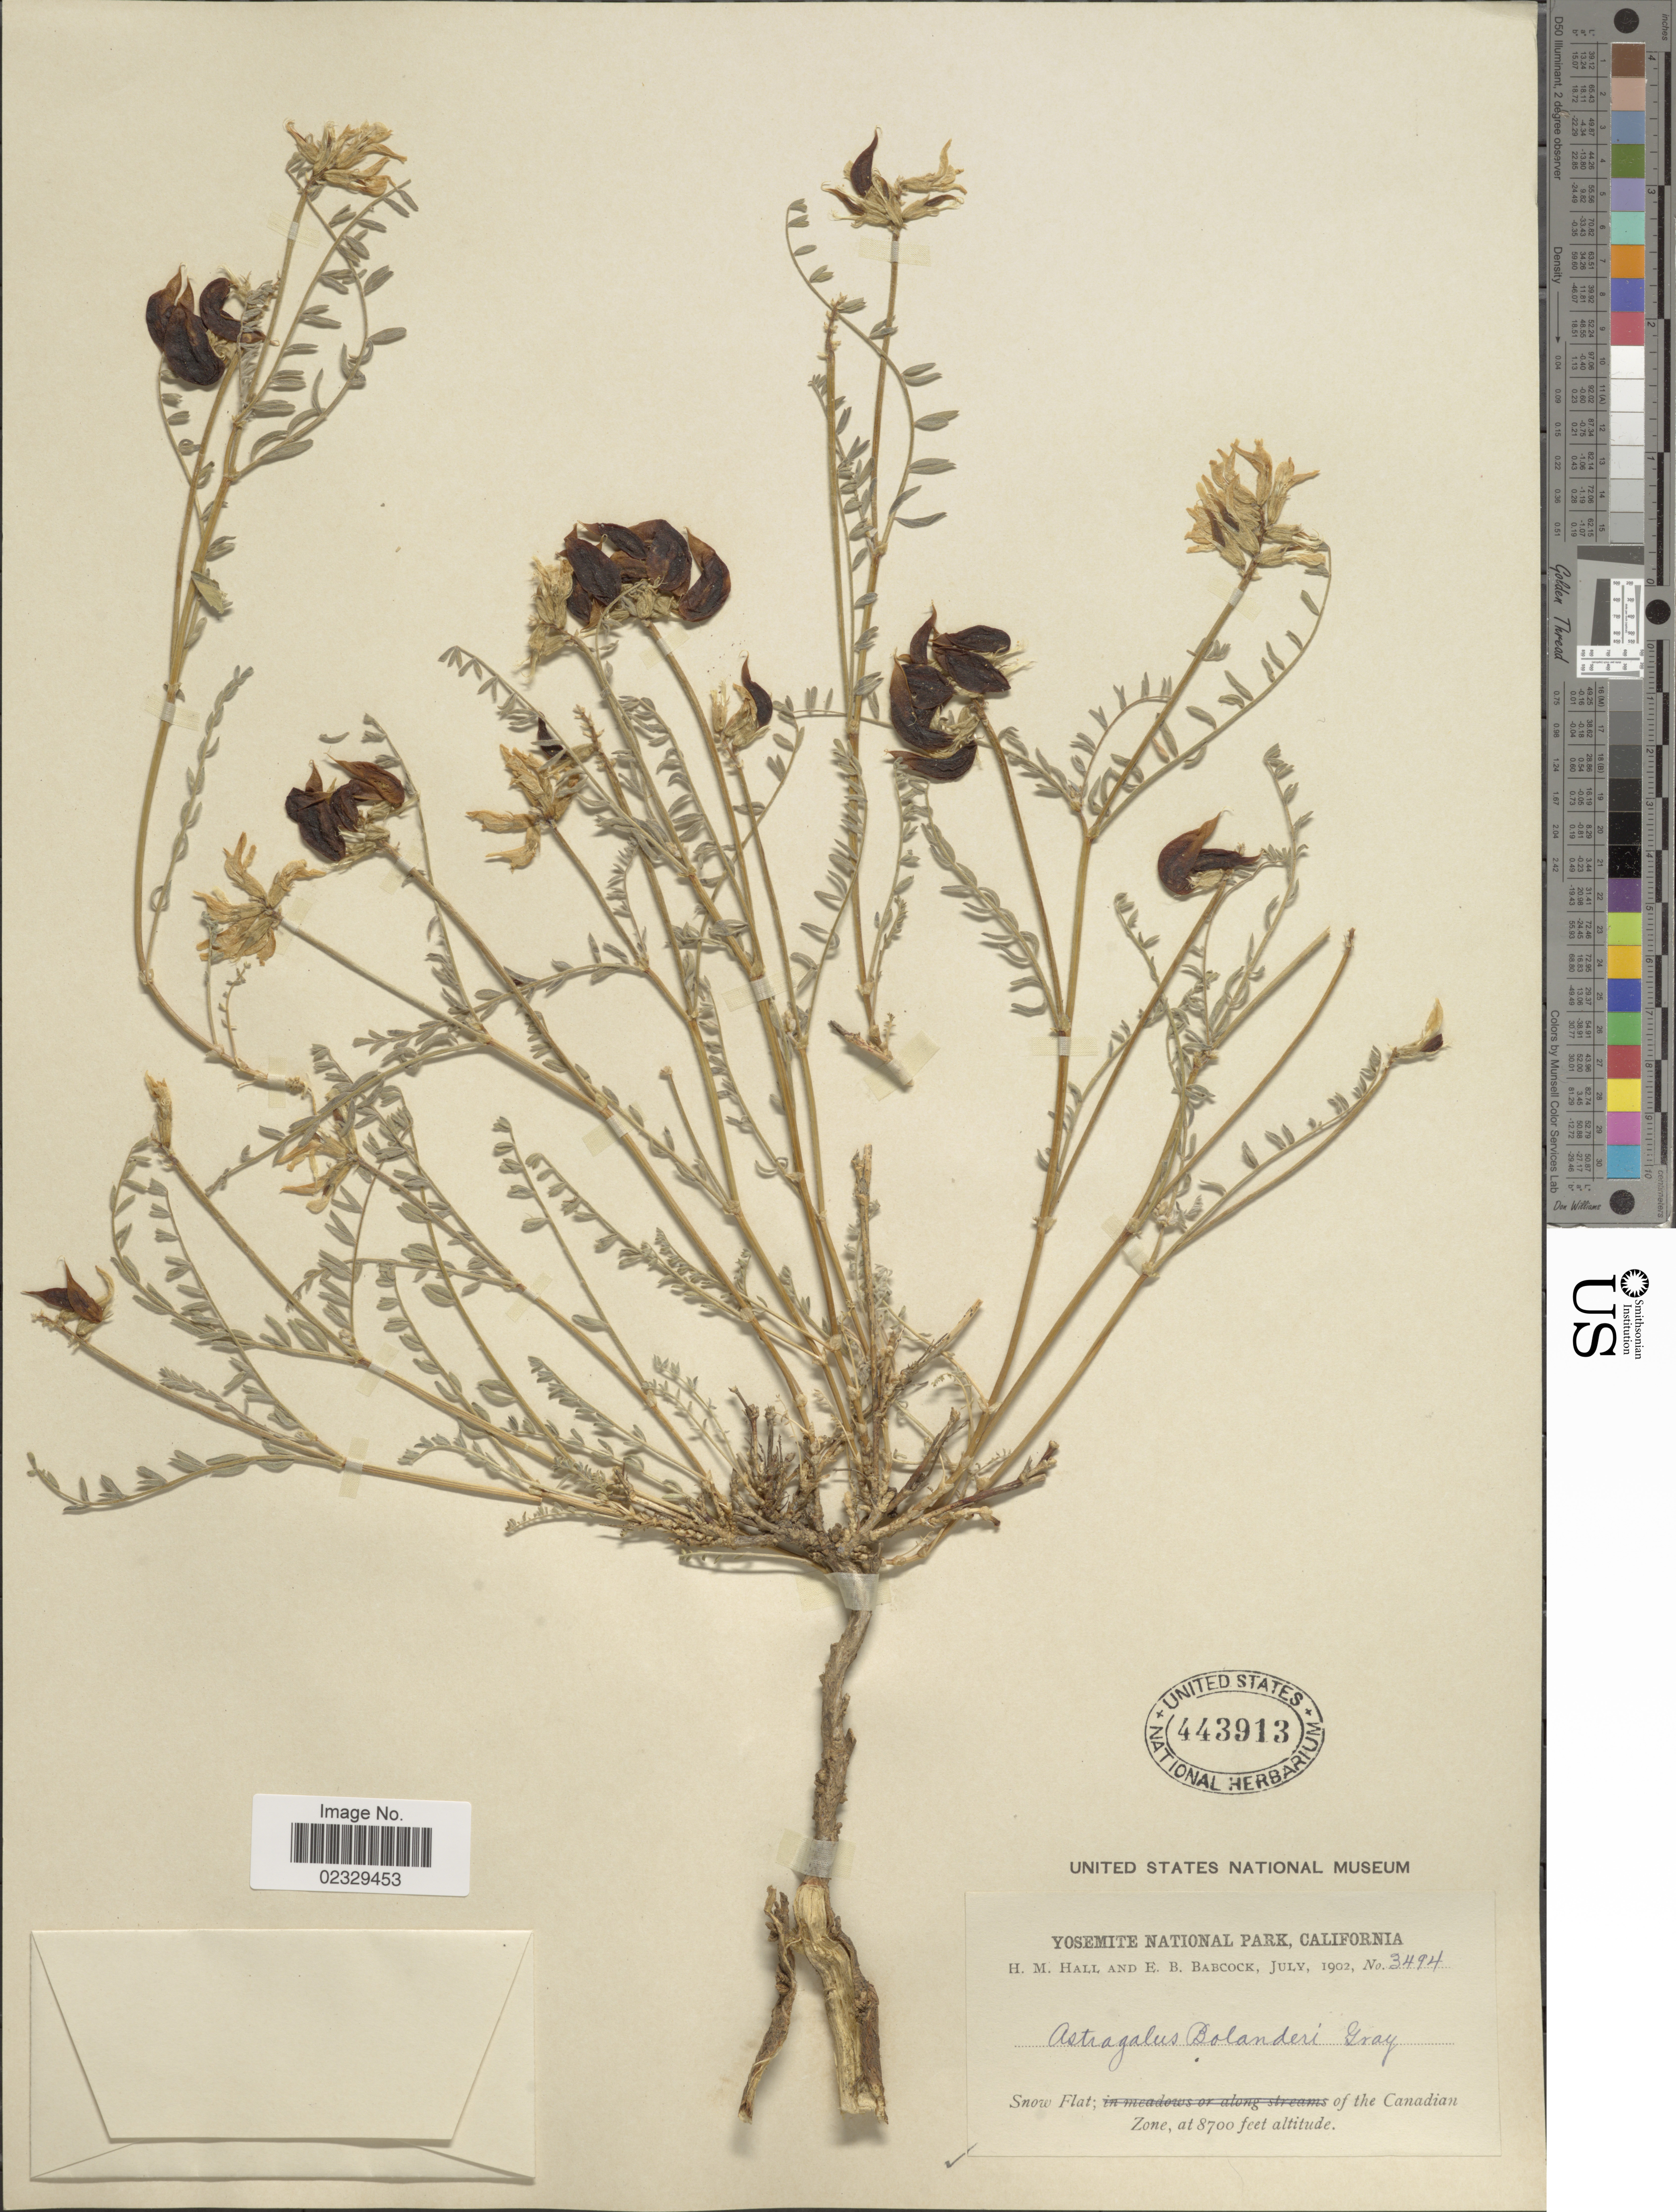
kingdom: Plantae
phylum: Tracheophyta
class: Magnoliopsida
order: Fabales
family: Fabaceae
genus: Astragalus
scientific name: Astragalus bolanderi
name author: A. Gray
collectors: H. M. Hall & E. B. Babcock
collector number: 3494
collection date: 1902-07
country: United States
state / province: California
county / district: Mariposa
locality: Yosemite National Park, Snow Flat; of the Canadian Life Zone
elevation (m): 2652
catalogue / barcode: US 443913